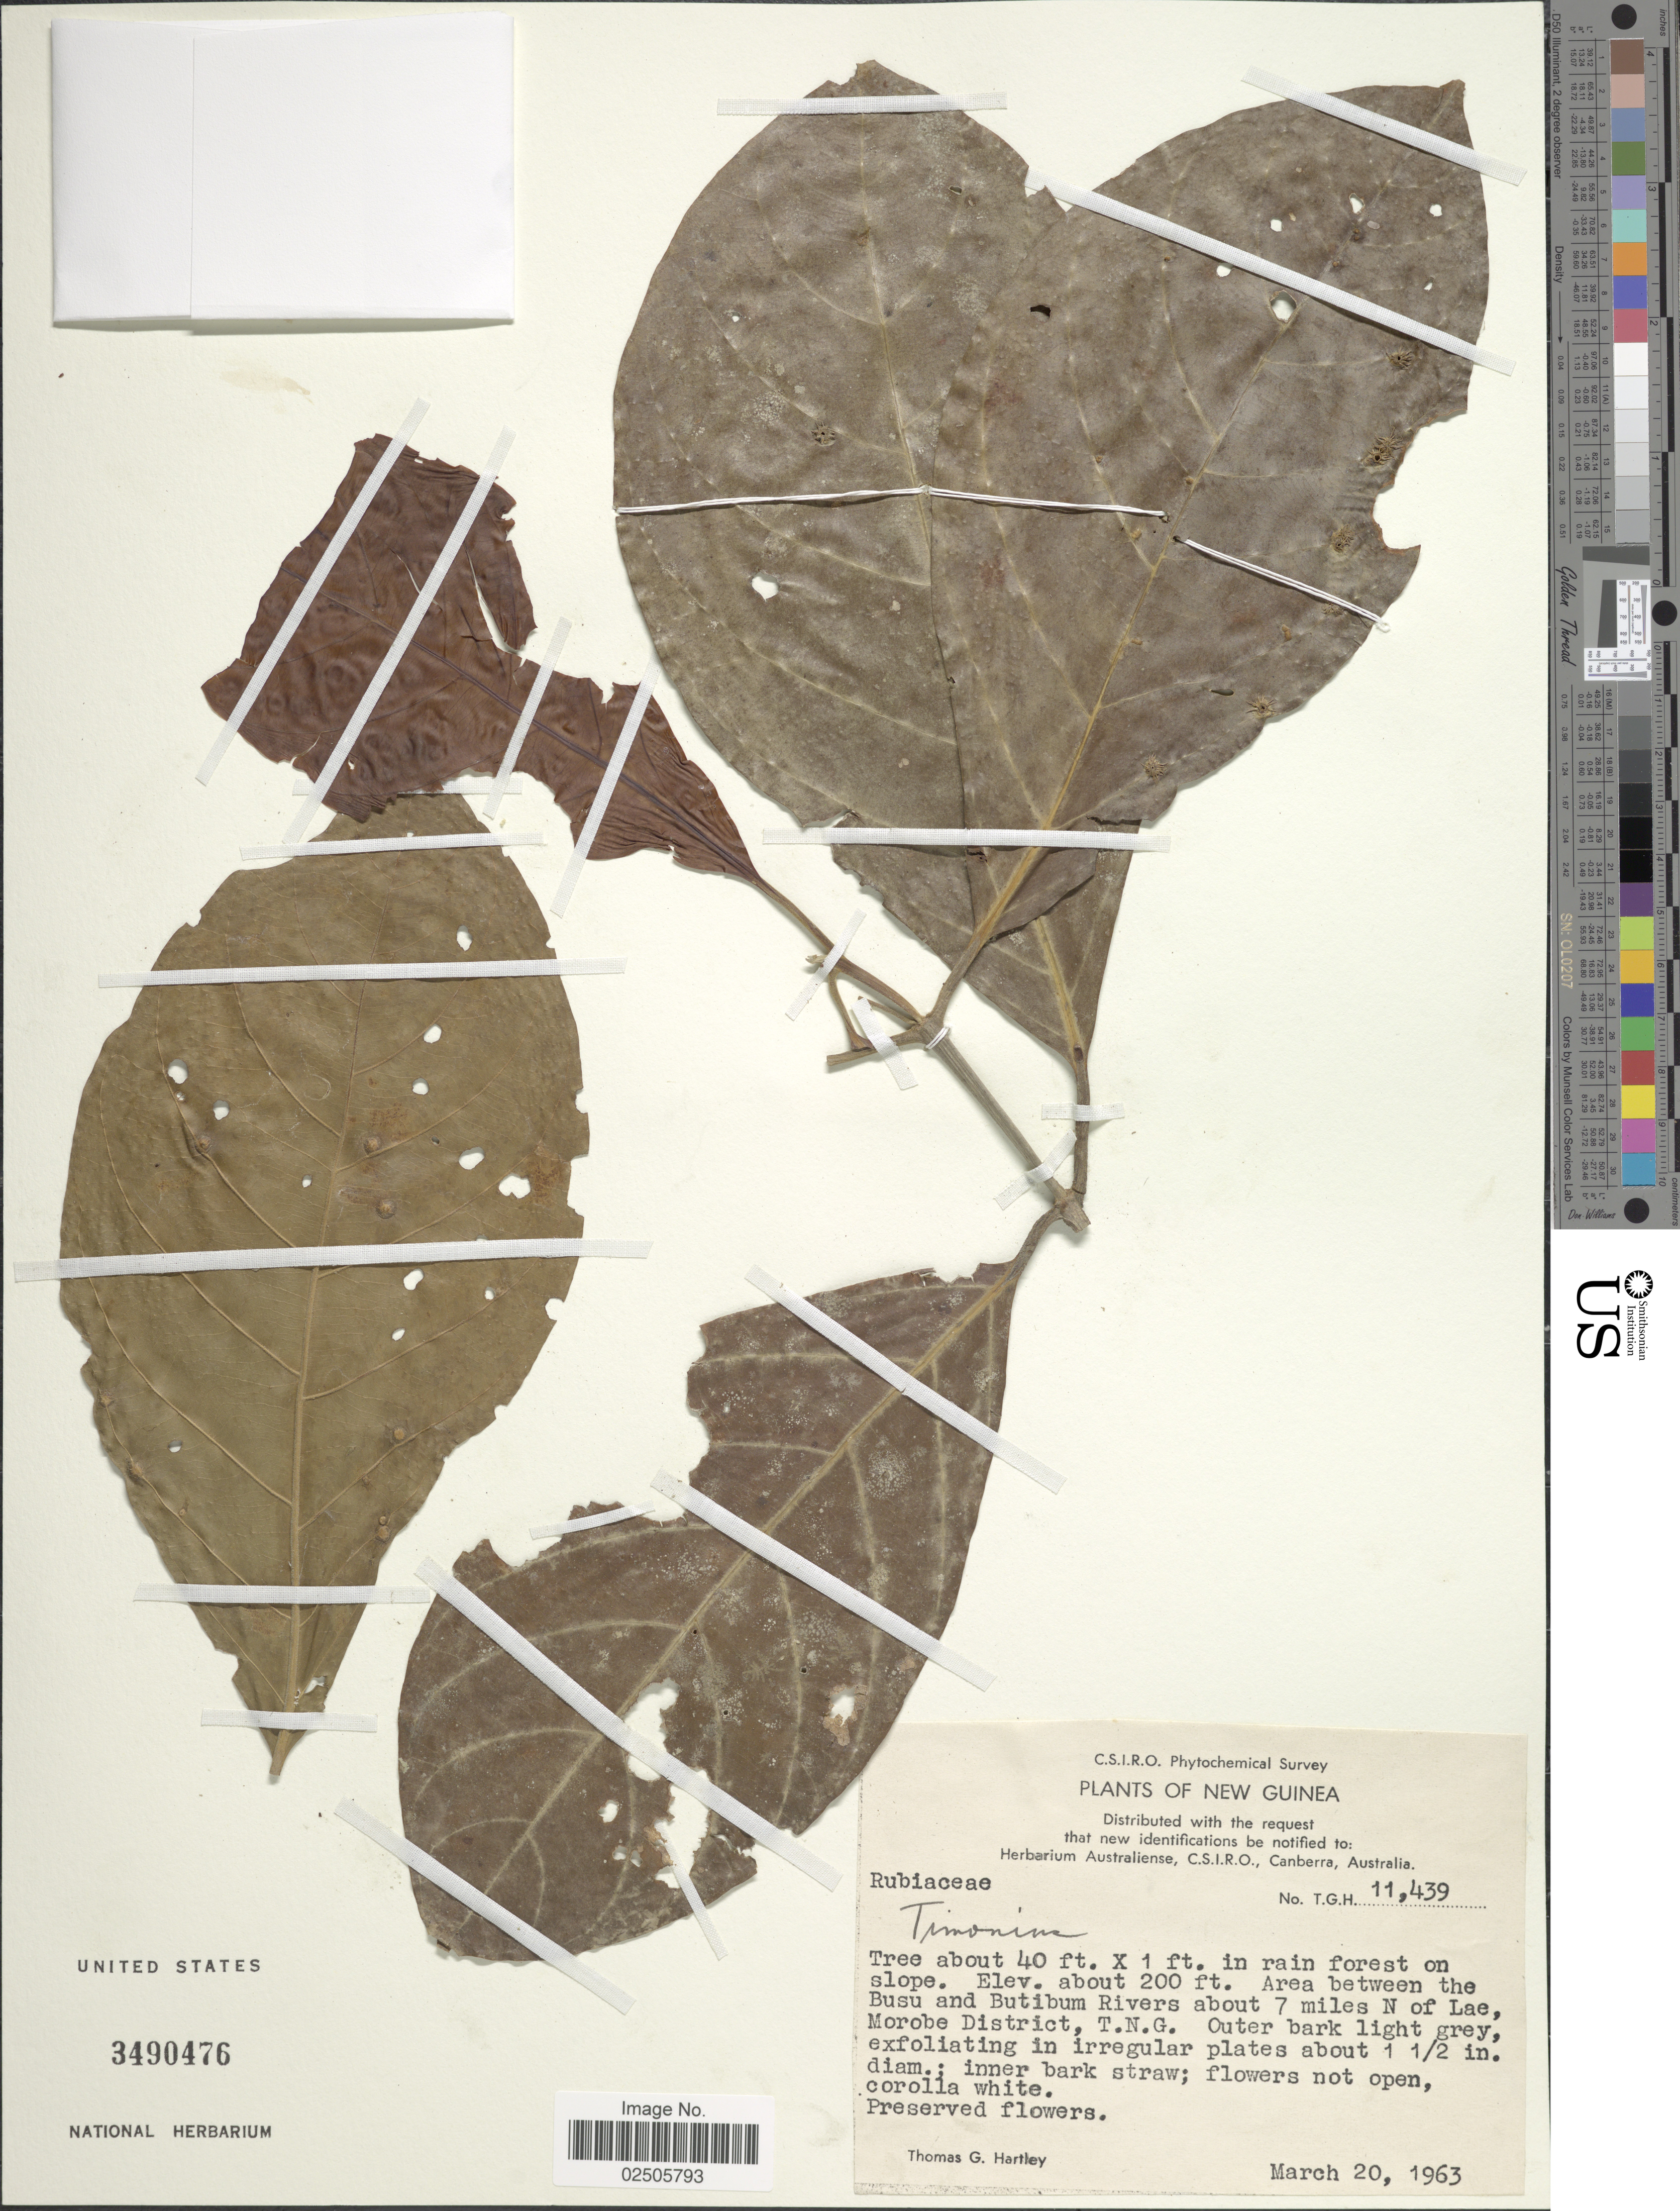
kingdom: Plantae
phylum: Tracheophyta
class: Magnoliopsida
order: Gentianales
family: Rubiaceae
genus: Timonius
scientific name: Timonius sp.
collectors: T. G. Hartley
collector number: TGH11439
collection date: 1963-03-20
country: Papua New Guinea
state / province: Morobe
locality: New Guinea, Area between the Busu and Butibum Rivers about 7 miles N of Lae, Morobe District, T.N.G.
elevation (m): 61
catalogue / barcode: US 3490476